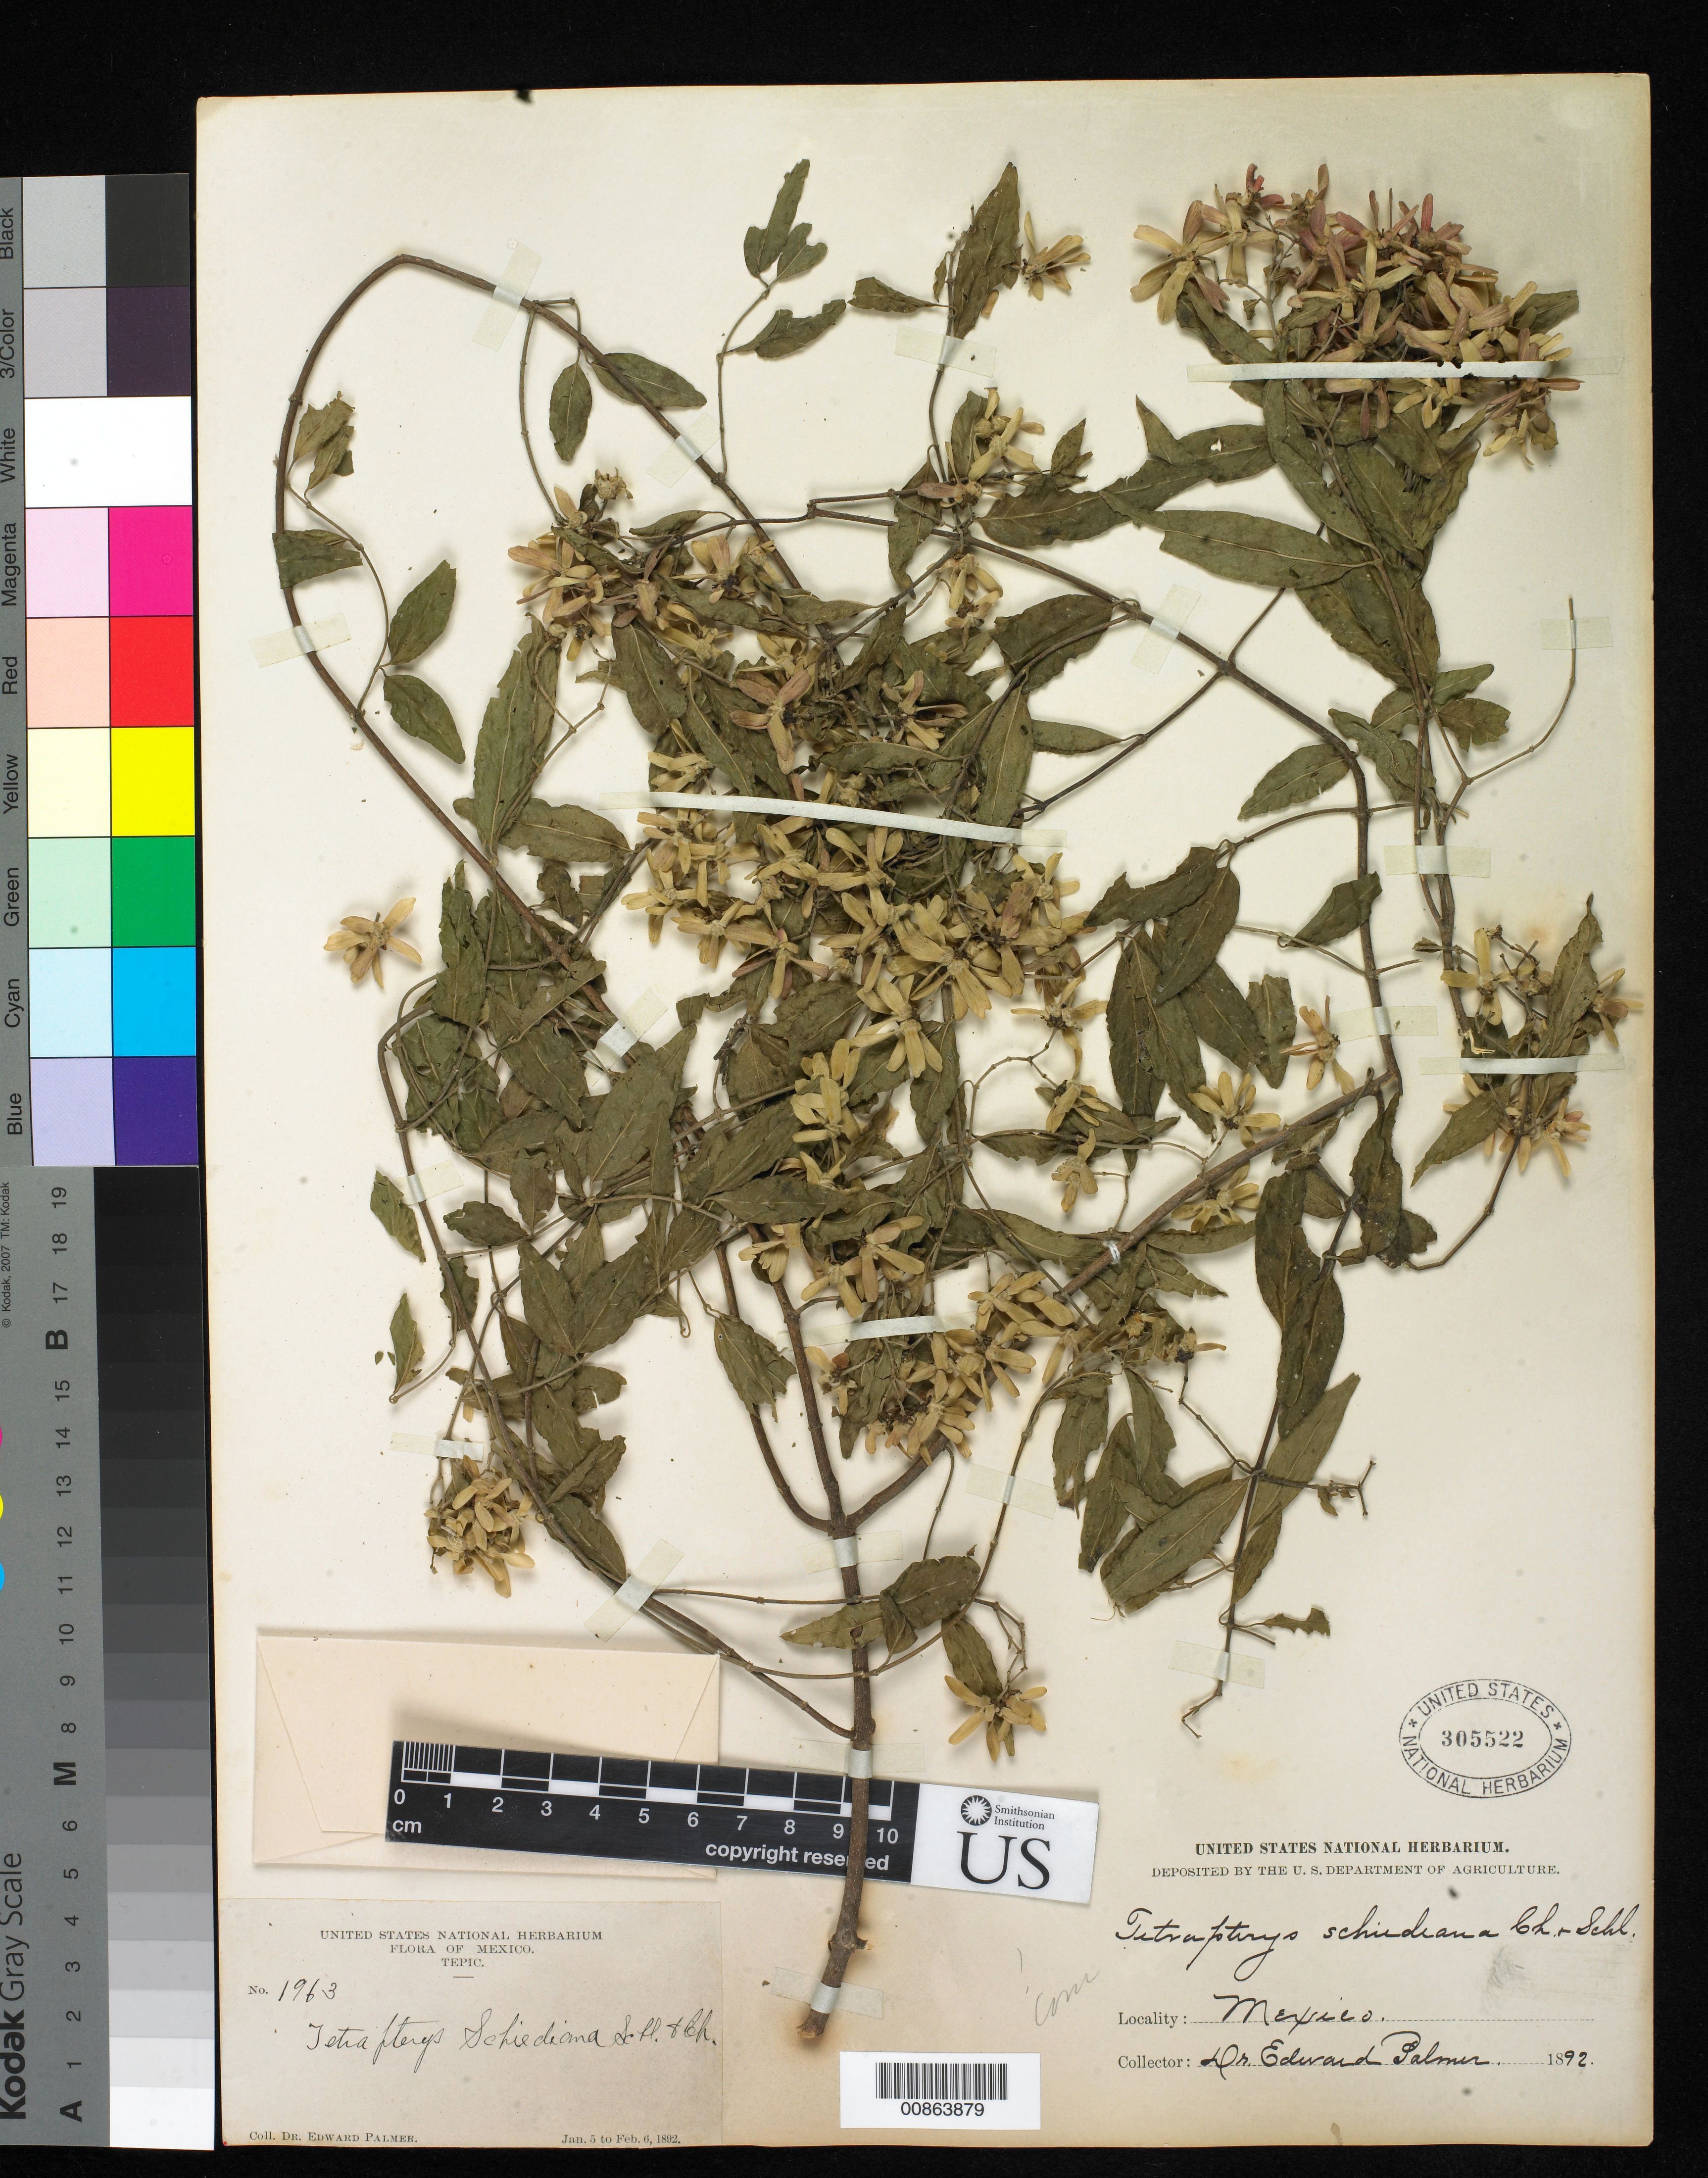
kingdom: Plantae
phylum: Tracheophyta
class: Magnoliopsida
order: Malpighiales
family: Malpighiaceae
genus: Tetrapterys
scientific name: Tetrapterys schiedeana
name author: Schltdl. & Cham.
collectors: E. Palmer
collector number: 1963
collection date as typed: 05 Jan 1892 to 06 Feb 1892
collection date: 1892-01-05/1892-02-06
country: Mexico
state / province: Nayarit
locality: Tepic, Nayarit.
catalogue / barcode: US 305522